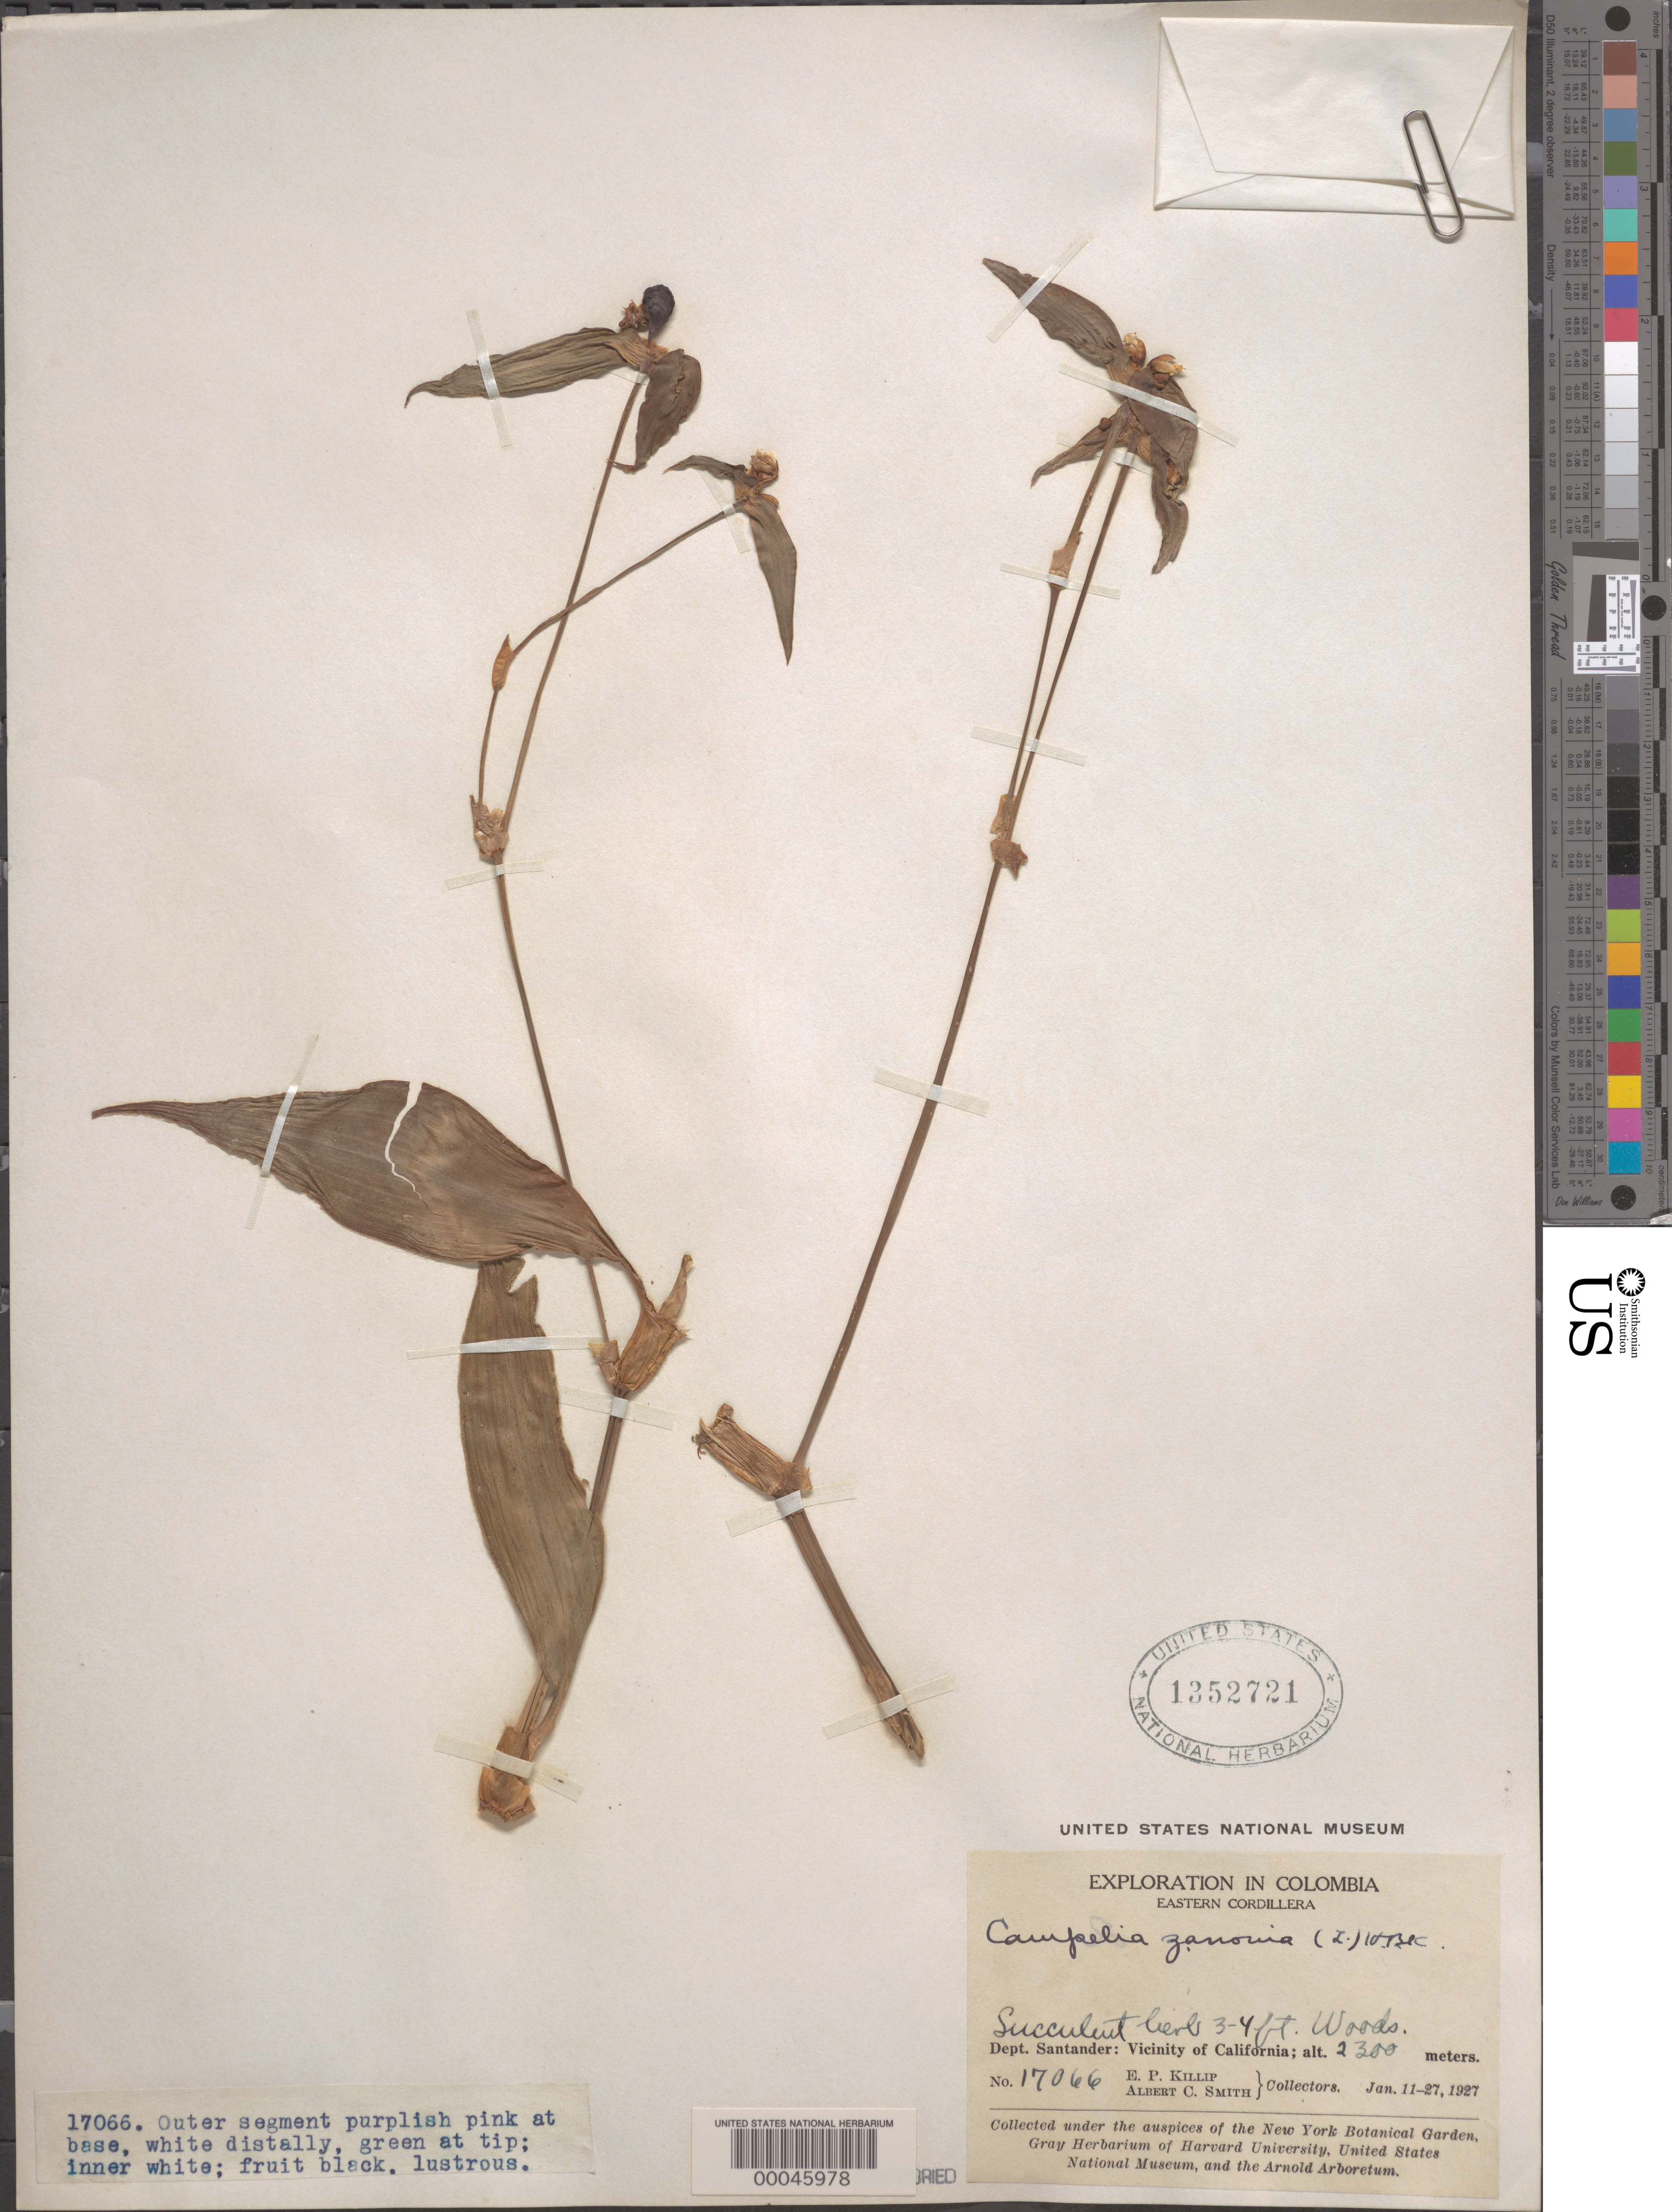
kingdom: Plantae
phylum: Tracheophyta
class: Liliopsida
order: Commelinales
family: Commelinaceae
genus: Tradescantia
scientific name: Tradescantia zanonia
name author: (L.) Sw.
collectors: E. P. Killip & A. C. Smith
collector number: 17066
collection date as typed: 11 Jan 1927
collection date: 1927-01-11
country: Colombia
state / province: Santander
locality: Near California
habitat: Woods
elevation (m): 2300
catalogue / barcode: US 1352721